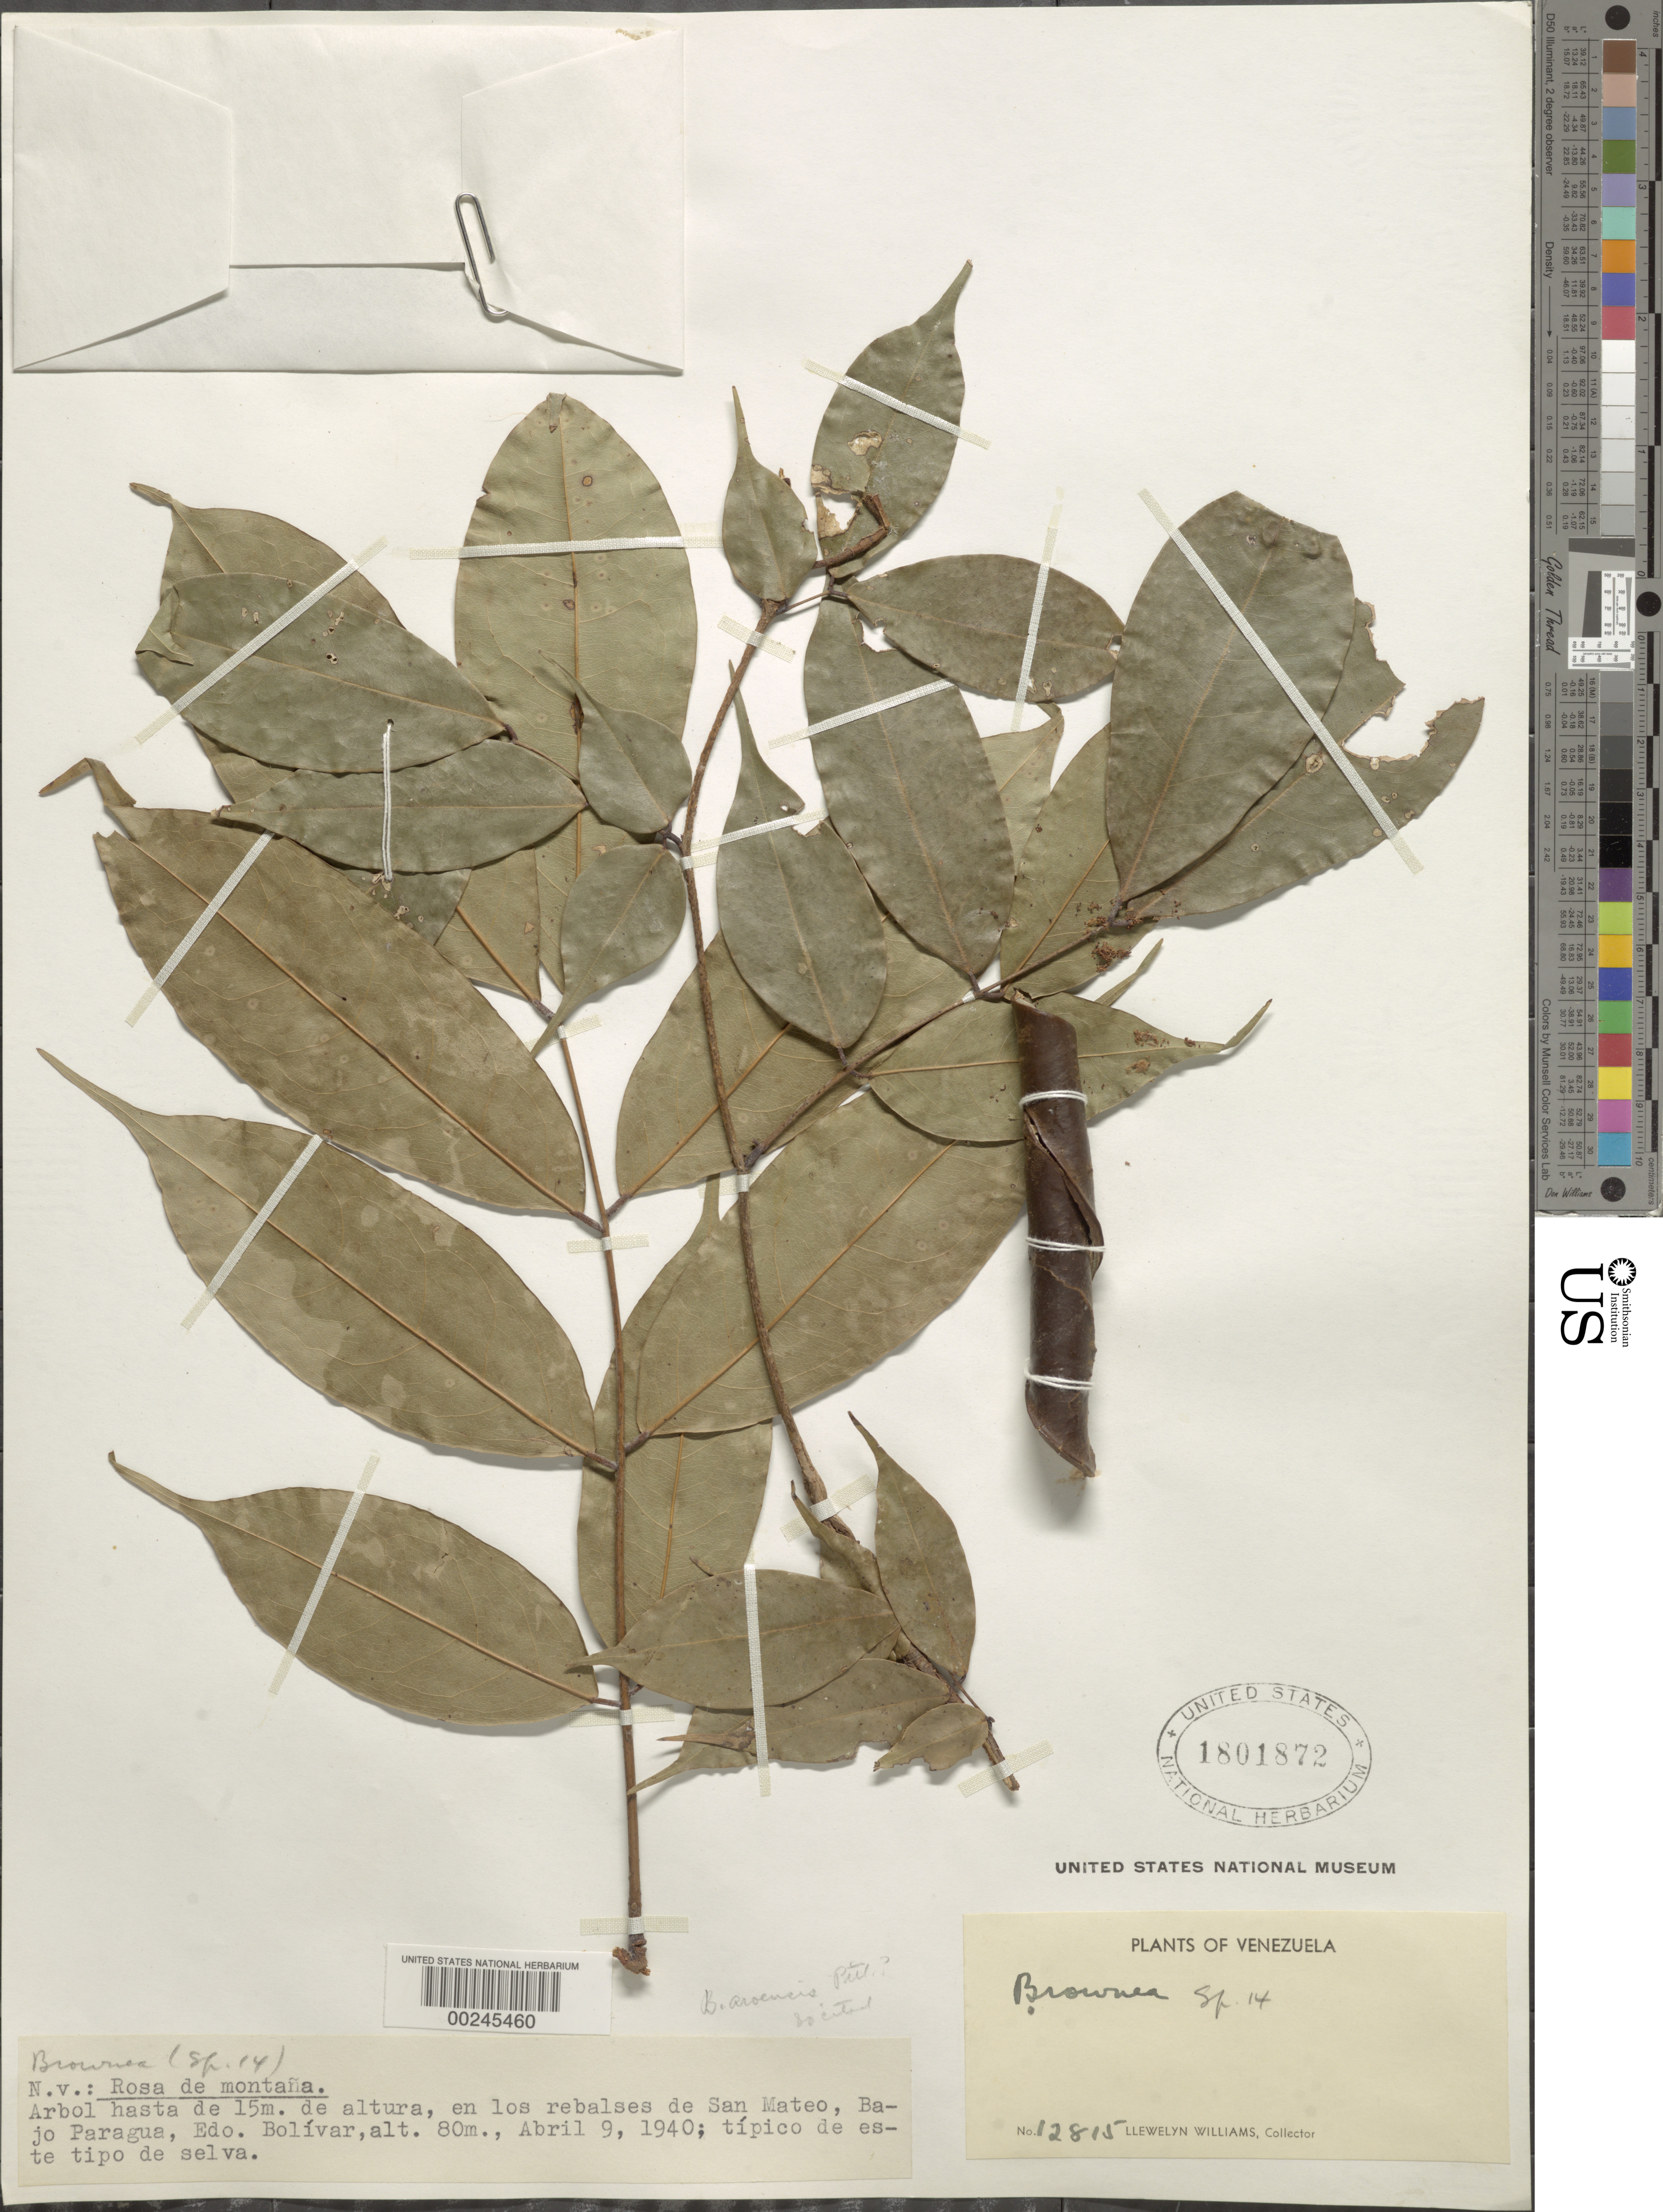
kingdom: Plantae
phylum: Tracheophyta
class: Magnoliopsida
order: Fabales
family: Fabaceae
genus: Brownea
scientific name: Brownea aroensis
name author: Pittier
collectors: Ll. Williams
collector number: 12815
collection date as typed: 09 Apr 1940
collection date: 1940-04-09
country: Venezuela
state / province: Bolivar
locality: Dam of san mateo, bajo paragua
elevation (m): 80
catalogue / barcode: US 1801872